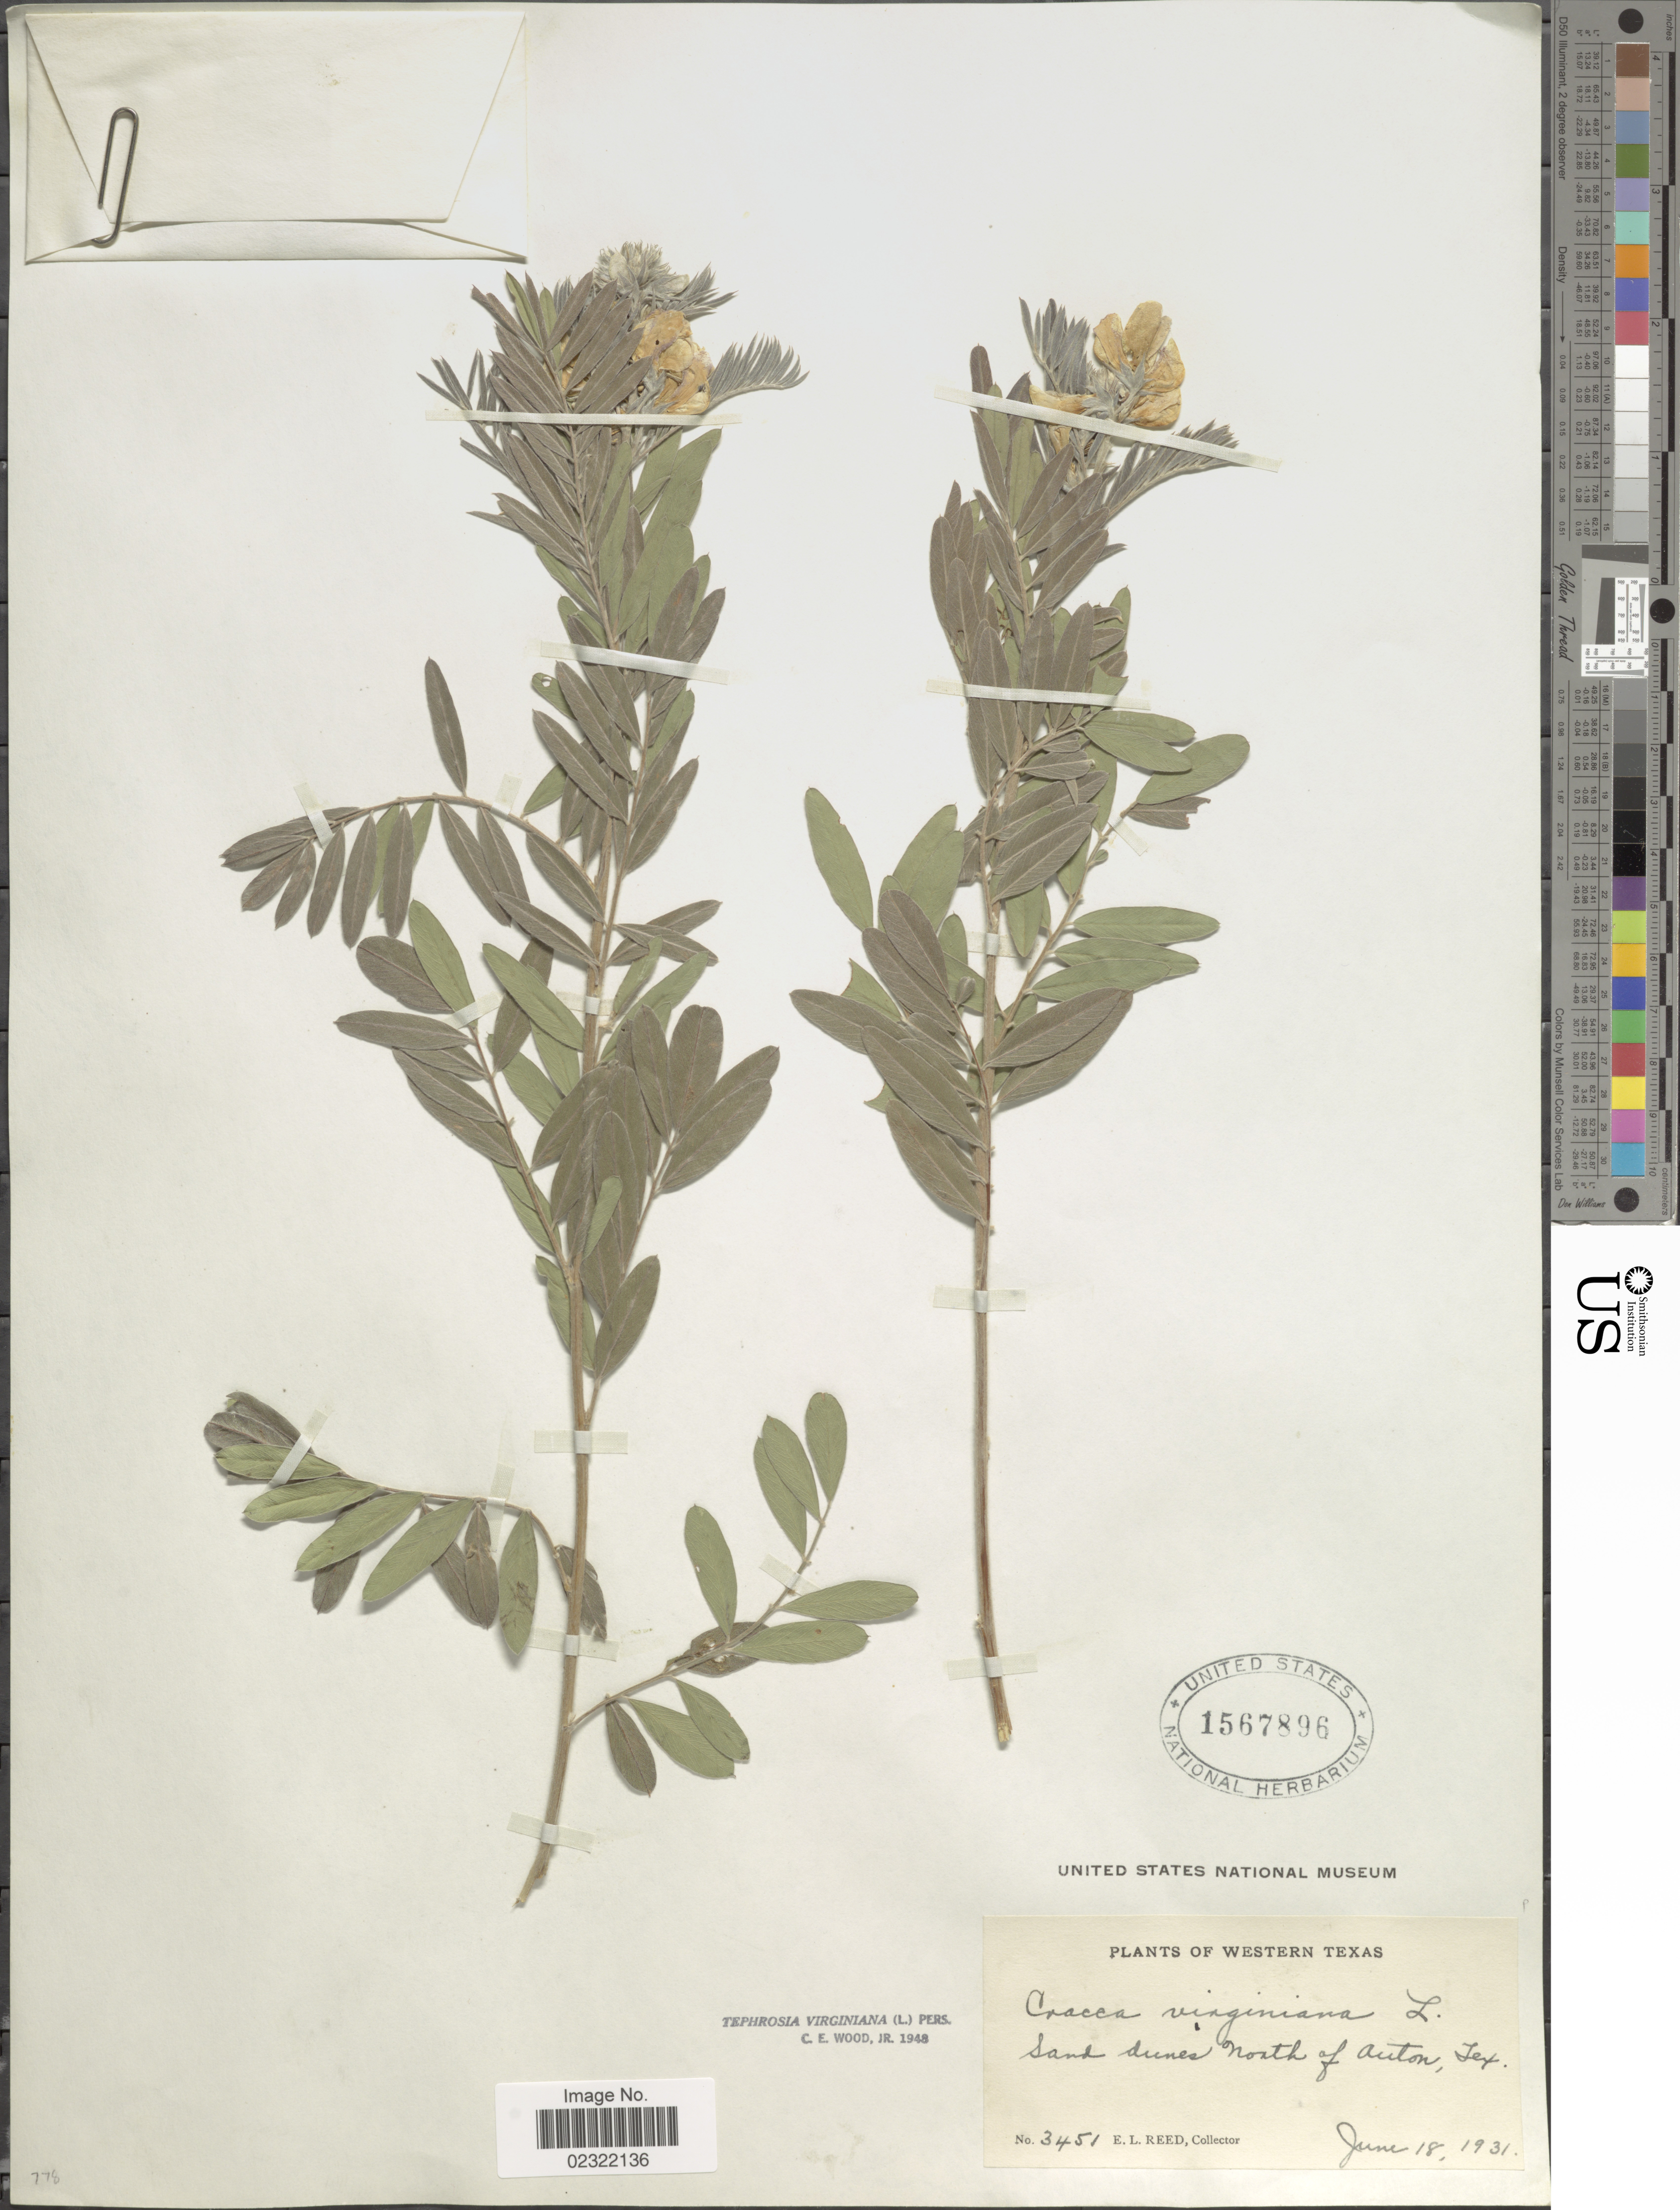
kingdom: Plantae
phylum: Tracheophyta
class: Magnoliopsida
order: Fabales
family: Fabaceae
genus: Tephrosia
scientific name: Tephrosia virginiana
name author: (L.) Pers.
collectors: E. Reed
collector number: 3451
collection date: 1931-06-18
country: United States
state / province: Texas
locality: Western Texas, Sand dunes North of Auton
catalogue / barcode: US 1567896